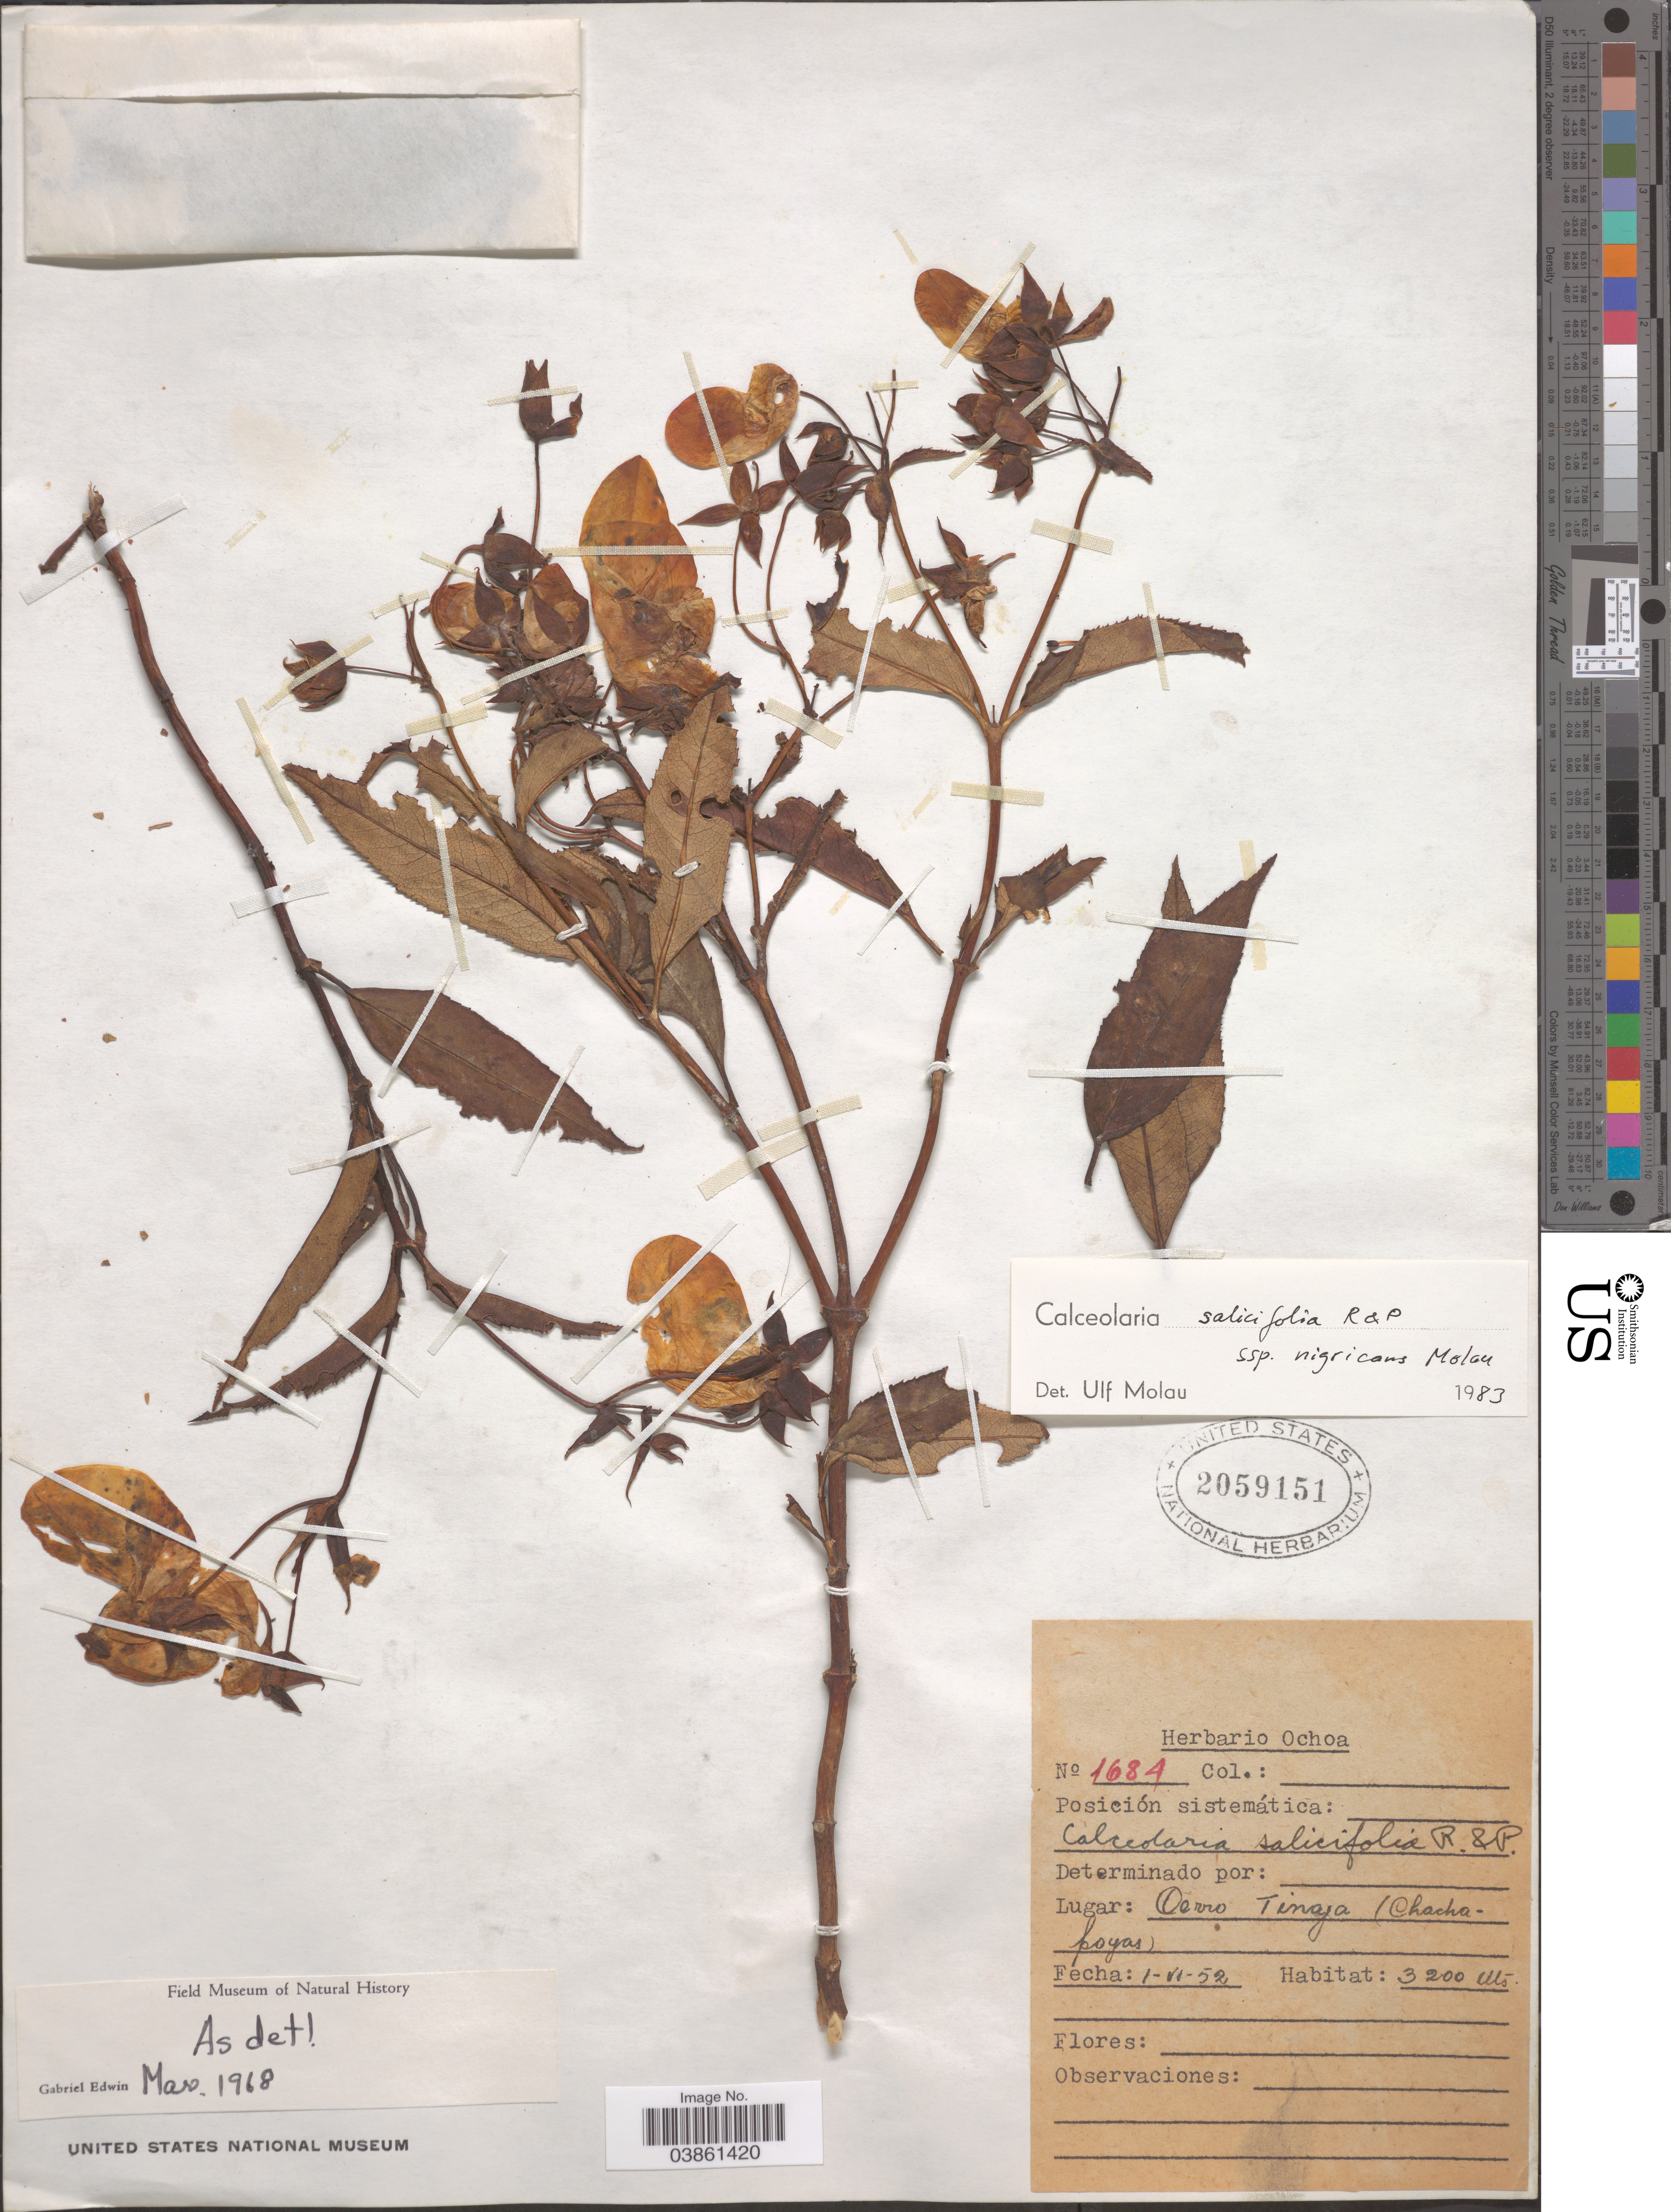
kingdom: Plantae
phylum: Tracheophyta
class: Magnoliopsida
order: Lamiales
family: Calceolariaceae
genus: Calceolaria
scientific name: Calceolaria salicifolia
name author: Ruiz & Pav.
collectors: ex herb. Ochoa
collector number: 1684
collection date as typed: Transcribed d/m/y: 1/6/52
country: Peru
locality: Cerro Tinaja (Chachapoyas).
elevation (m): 3200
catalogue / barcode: US 2059151